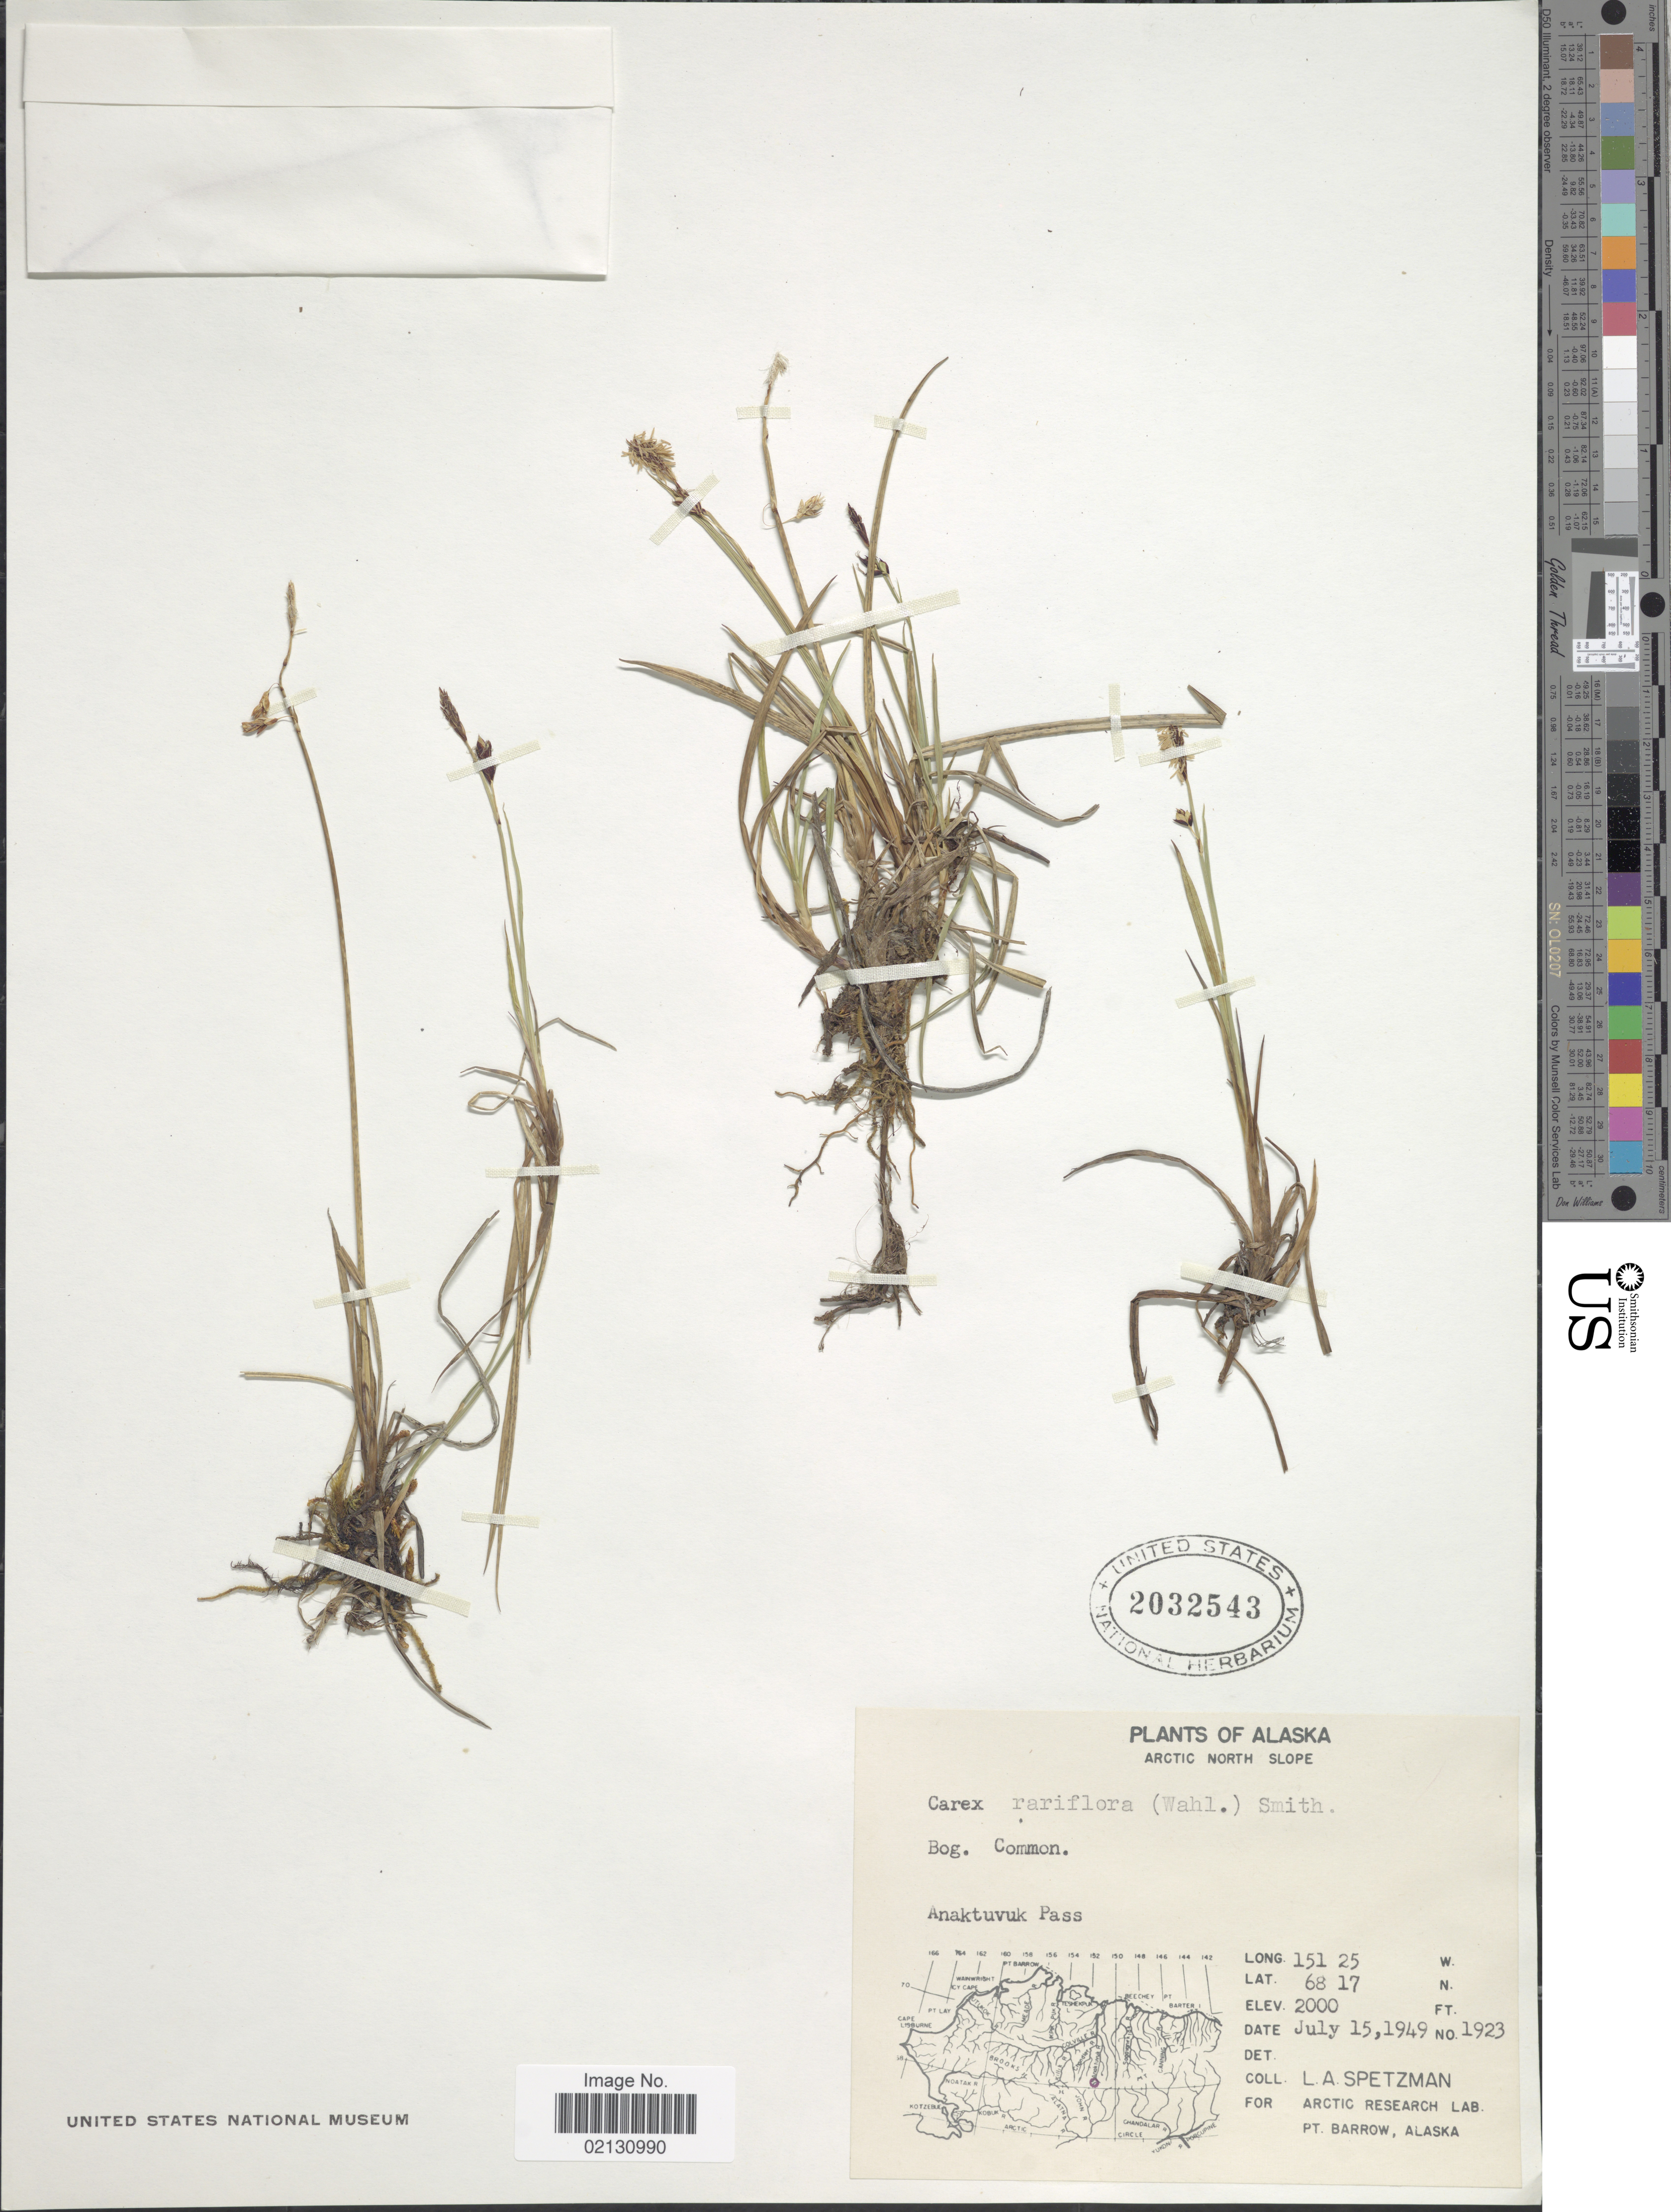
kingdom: Plantae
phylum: Tracheophyta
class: Liliopsida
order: Poales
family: Cyperaceae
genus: Carex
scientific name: Carex rariflora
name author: (Wahlenb.) Sm.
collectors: L. Spetzman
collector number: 1923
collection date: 1949-07-15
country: United States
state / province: Alaska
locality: Arctic North Slope, Bog. Common, Anaktuvuk Pass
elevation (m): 610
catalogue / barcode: US 2032543